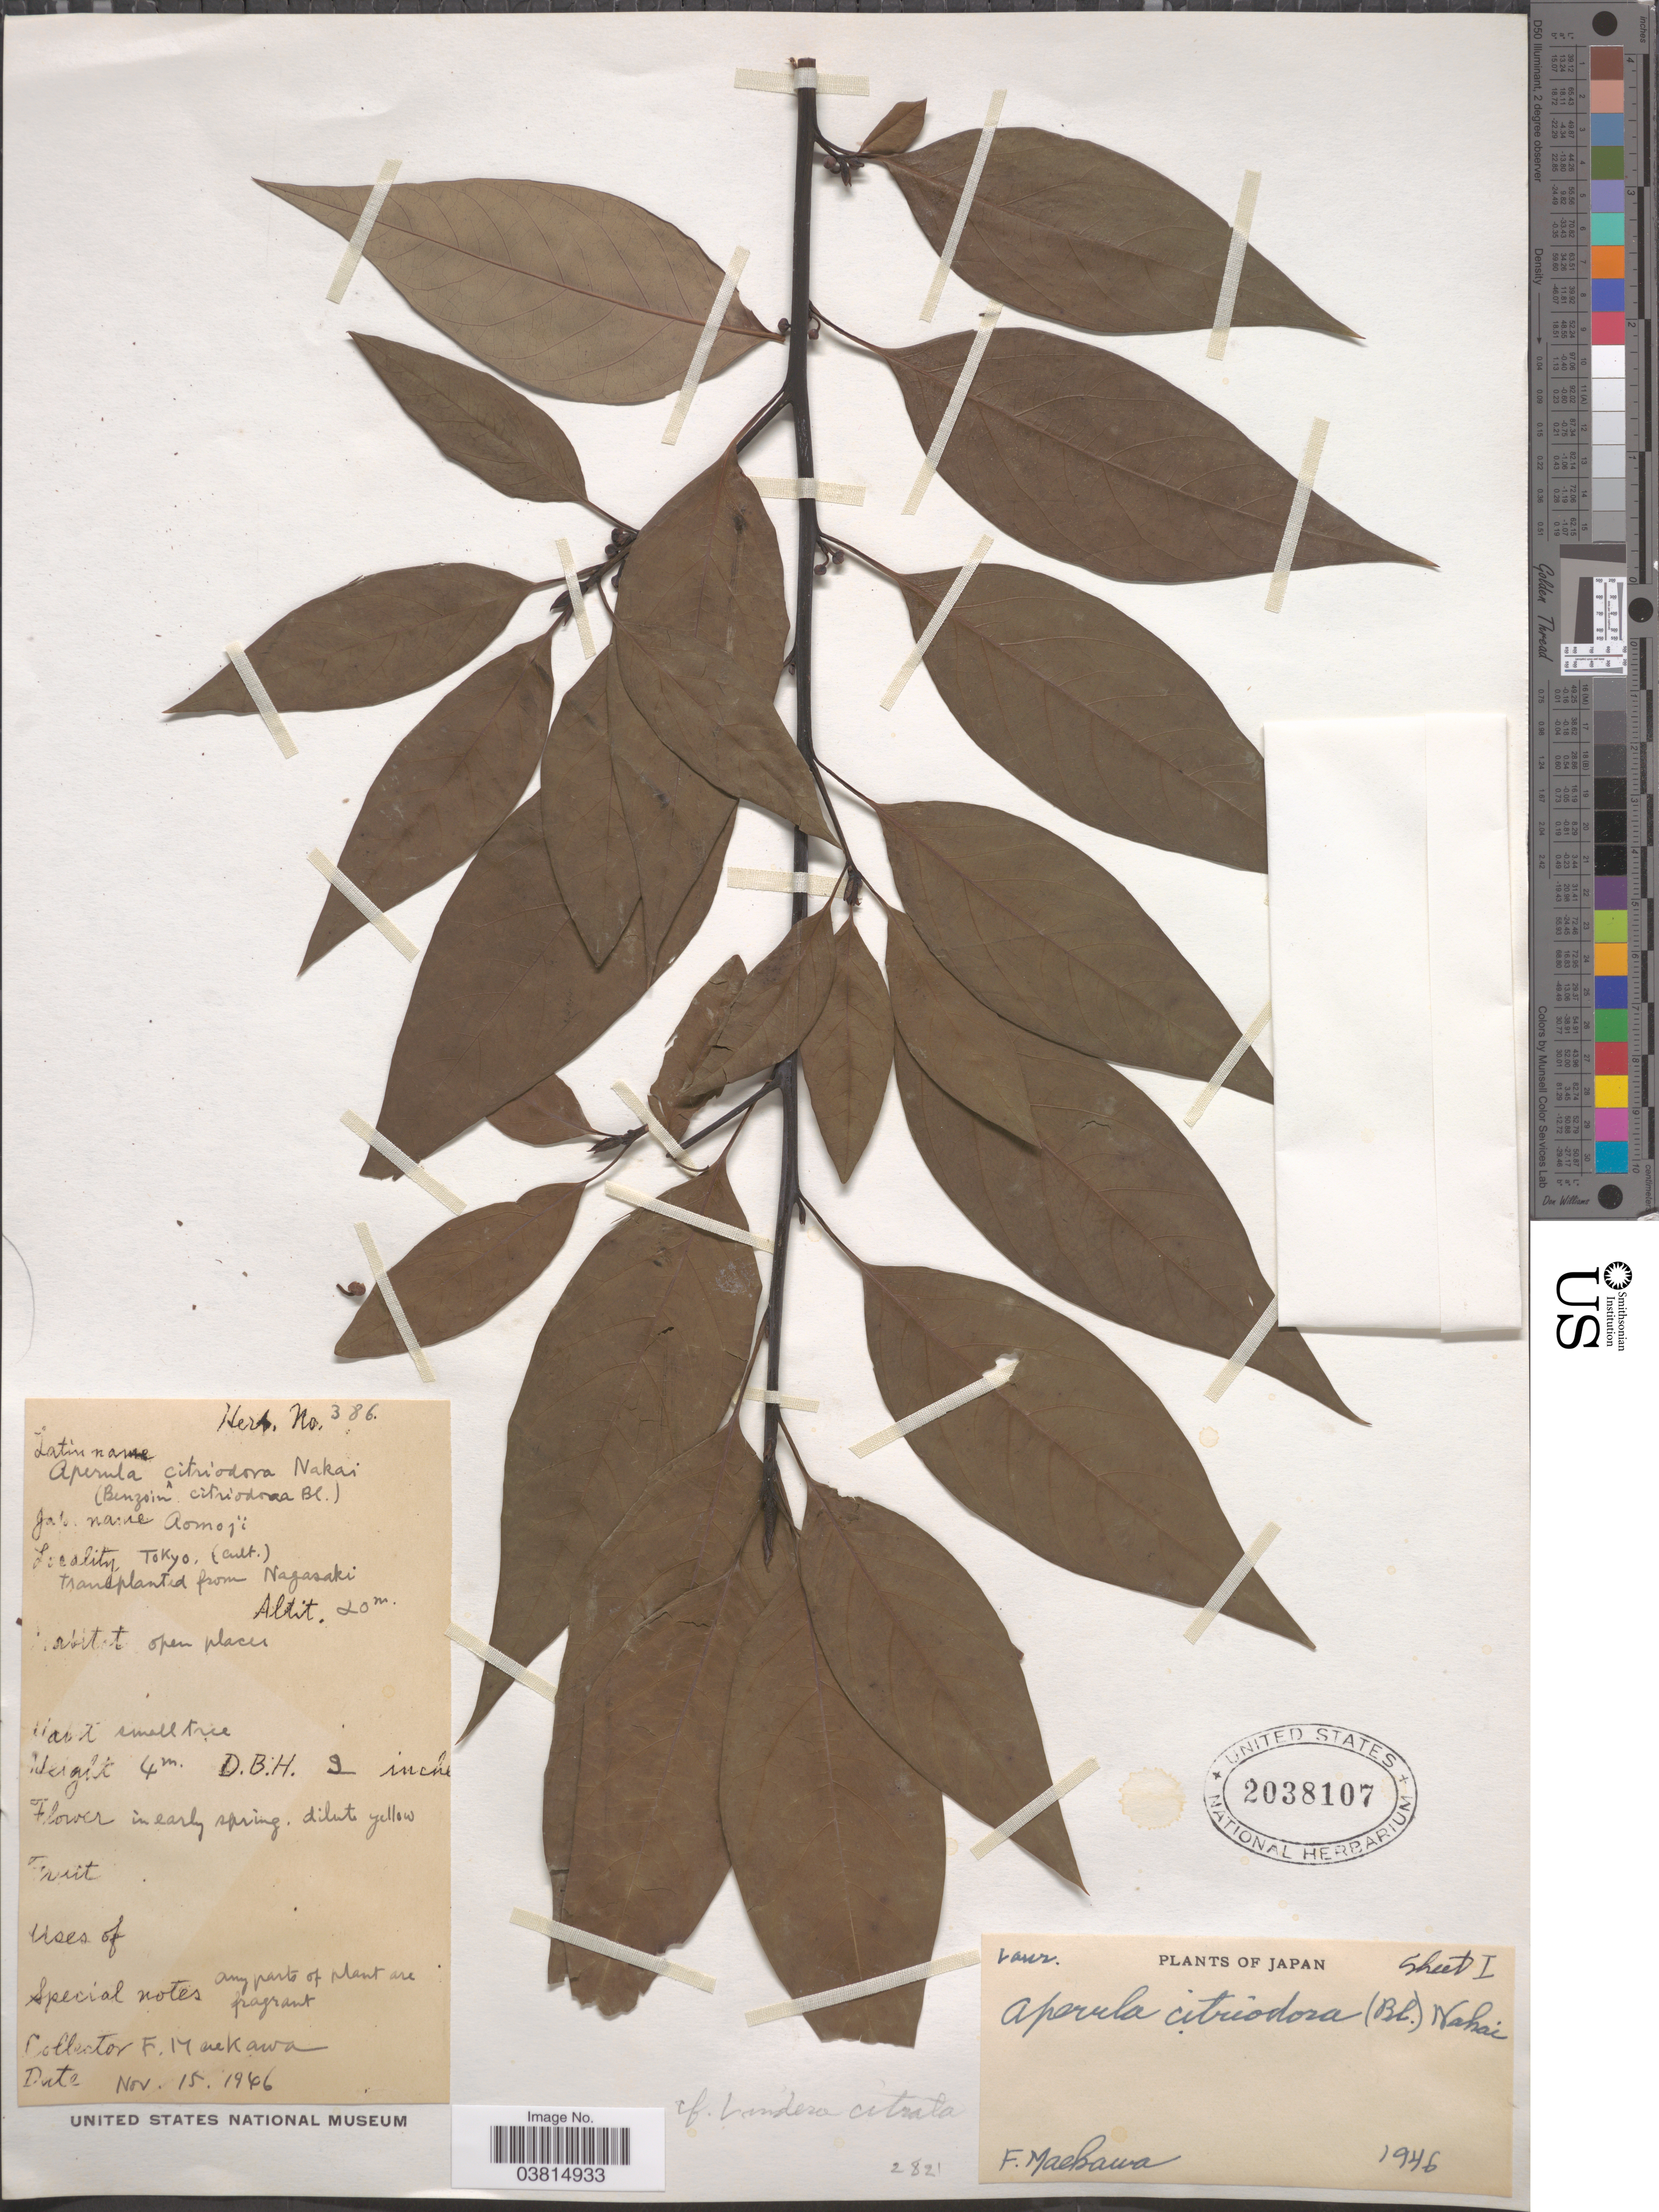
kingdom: Plantae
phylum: Tracheophyta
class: Magnoliopsida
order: Laurales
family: Lauraceae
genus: Lindera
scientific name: Lindera citrata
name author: Koidz.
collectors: F. Maekawa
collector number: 386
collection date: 1946-11-15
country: Japan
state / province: Tokyo, Federal City of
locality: Tokyo (cult).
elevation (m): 20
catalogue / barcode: US 2038107